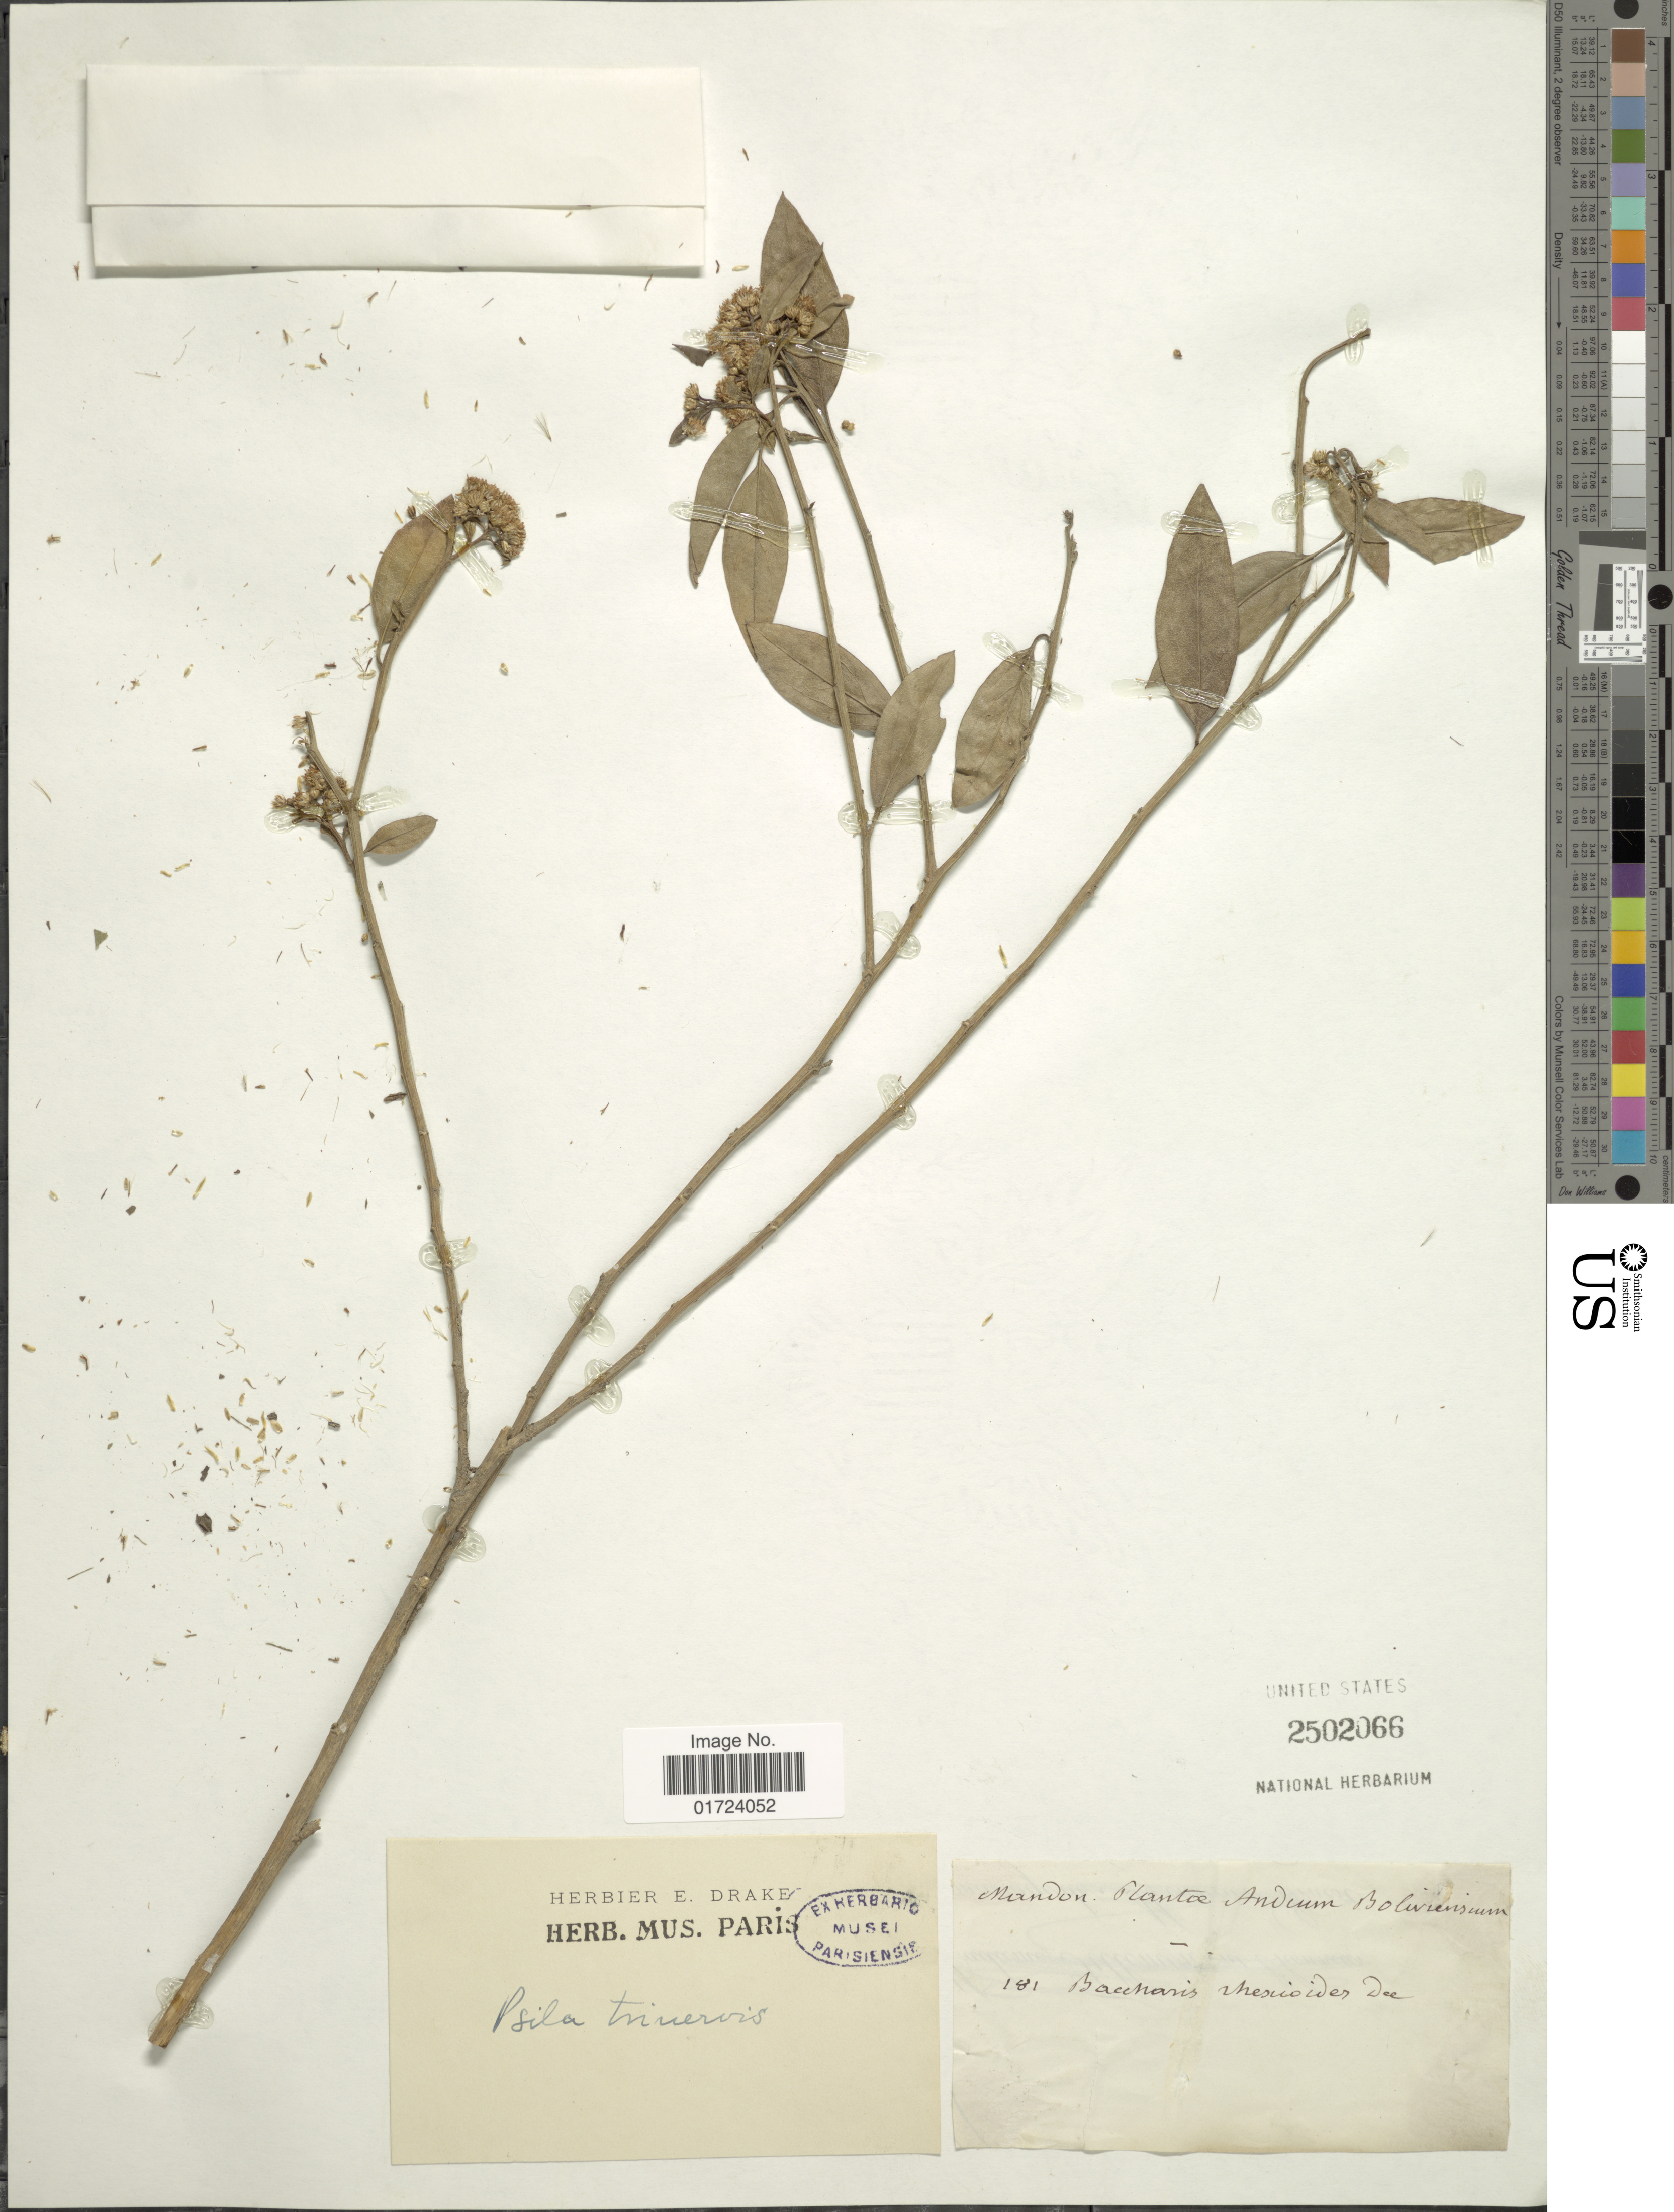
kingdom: Plantae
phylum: Tracheophyta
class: Magnoliopsida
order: Asterales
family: Asteraceae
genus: Baccharis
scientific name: Baccharis trinervis var. rhexioides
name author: (Kunth) Baker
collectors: Mandon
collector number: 181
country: Bolivia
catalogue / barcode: US 2502066